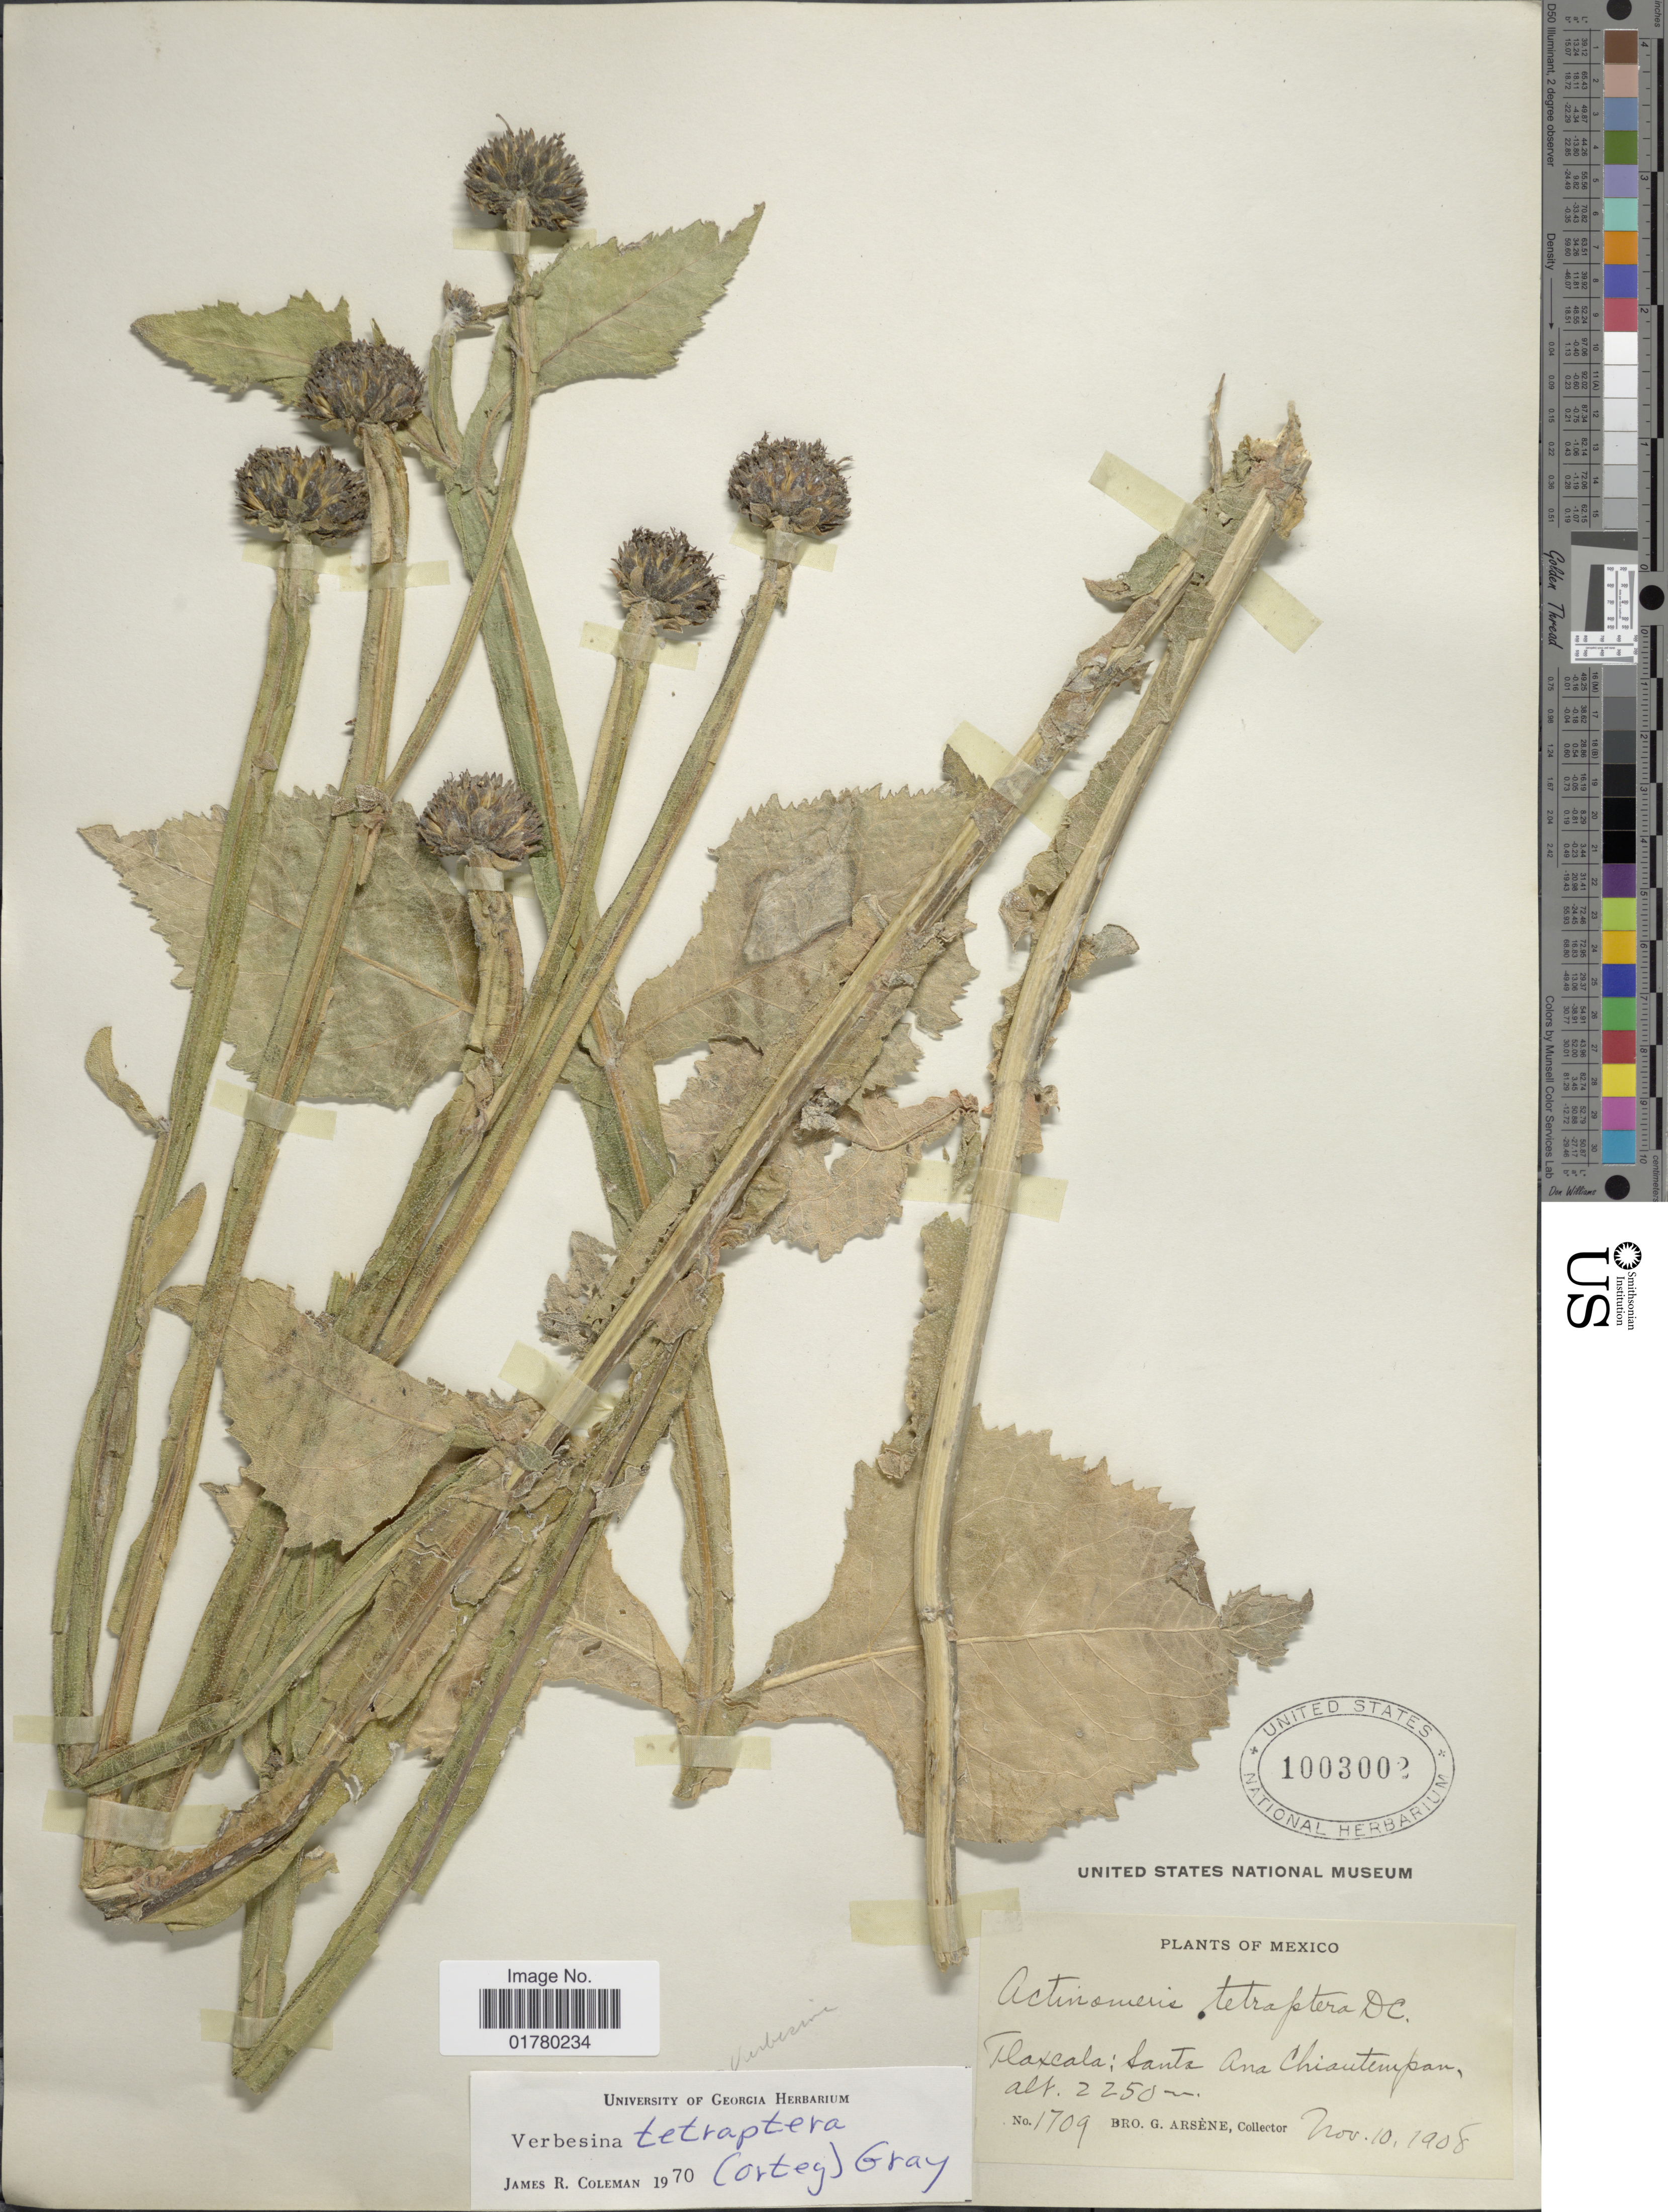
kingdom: Plantae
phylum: Tracheophyta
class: Magnoliopsida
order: Asterales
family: Asteraceae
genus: Verbesina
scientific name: Verbesina tetraptera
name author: (Ortega) A. Gray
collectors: Bro. G. Arsène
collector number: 1709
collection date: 1908-11-10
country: Mexico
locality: Tlaxcala; Santa Ana Chiautempan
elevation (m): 2250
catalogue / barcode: US 1003002